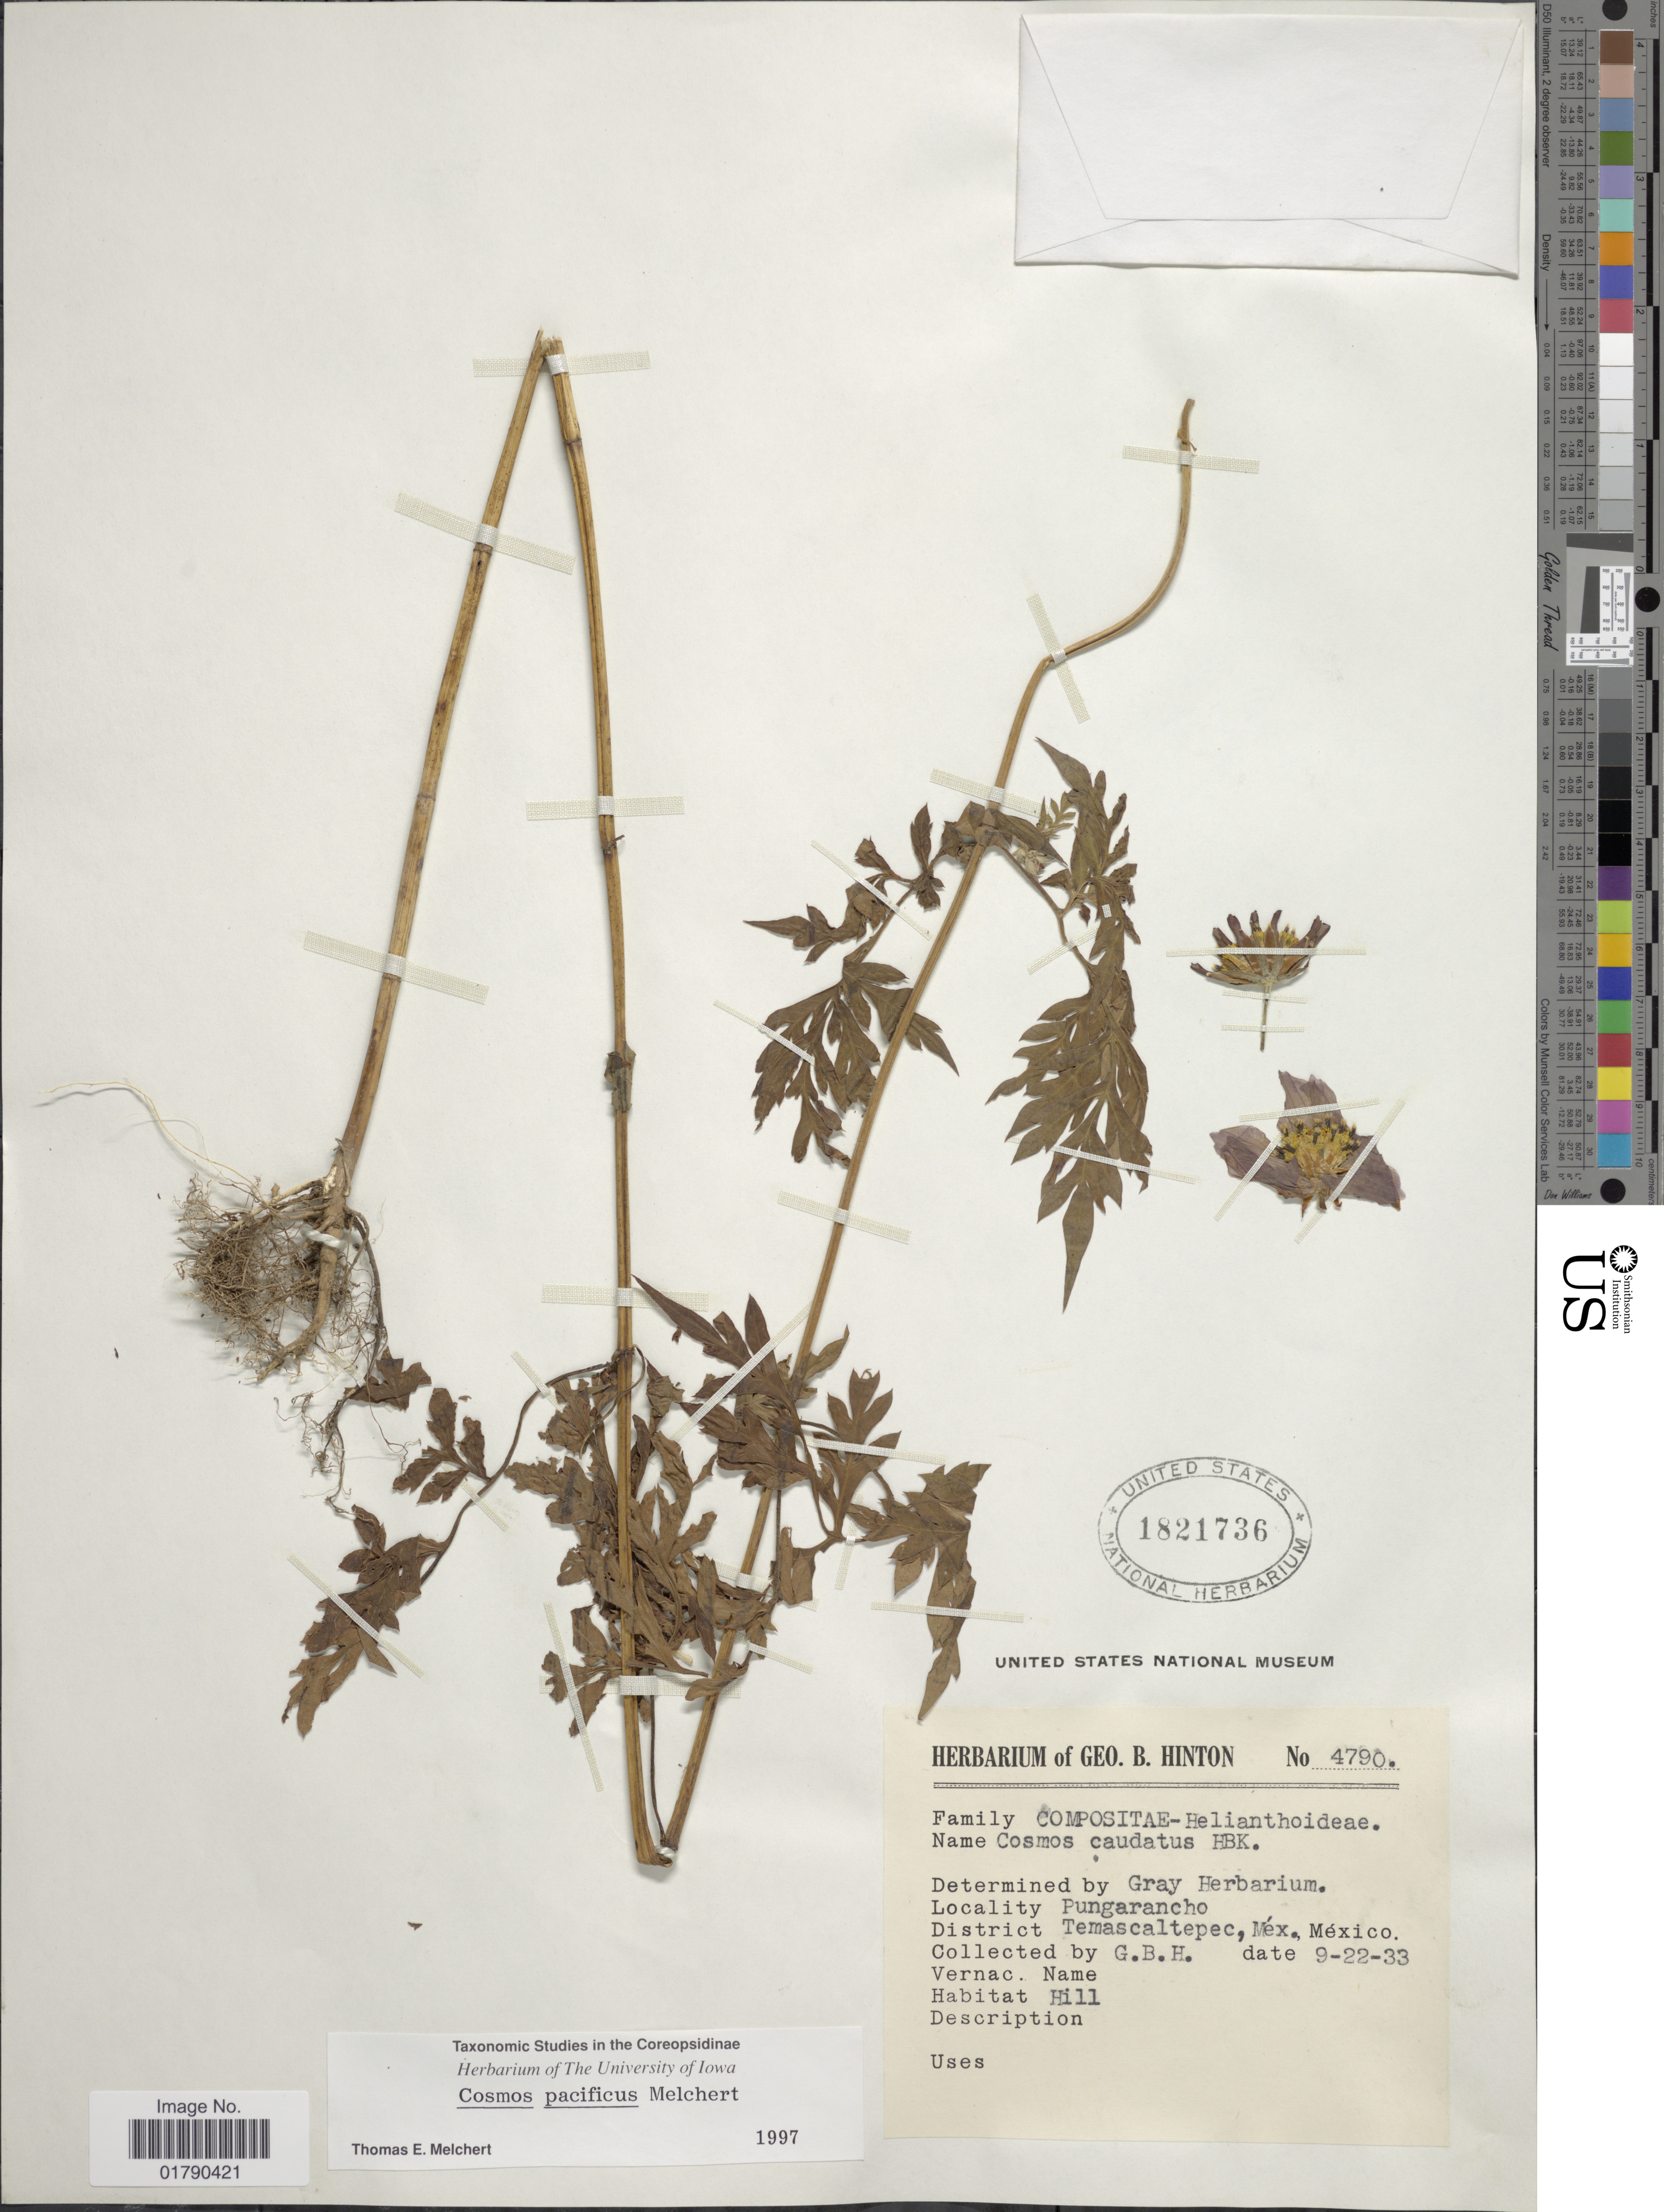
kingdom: Plantae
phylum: Tracheophyta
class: Magnoliopsida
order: Asterales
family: Asteraceae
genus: Cosmos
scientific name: Cosmos pacificus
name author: Melchert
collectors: G. B. Hinton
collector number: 4790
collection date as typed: Transcribed d/m/y: 22/9/33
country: Mexico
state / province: México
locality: Pungarancho, district Temascaltepec, Mex.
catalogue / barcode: US 1821736